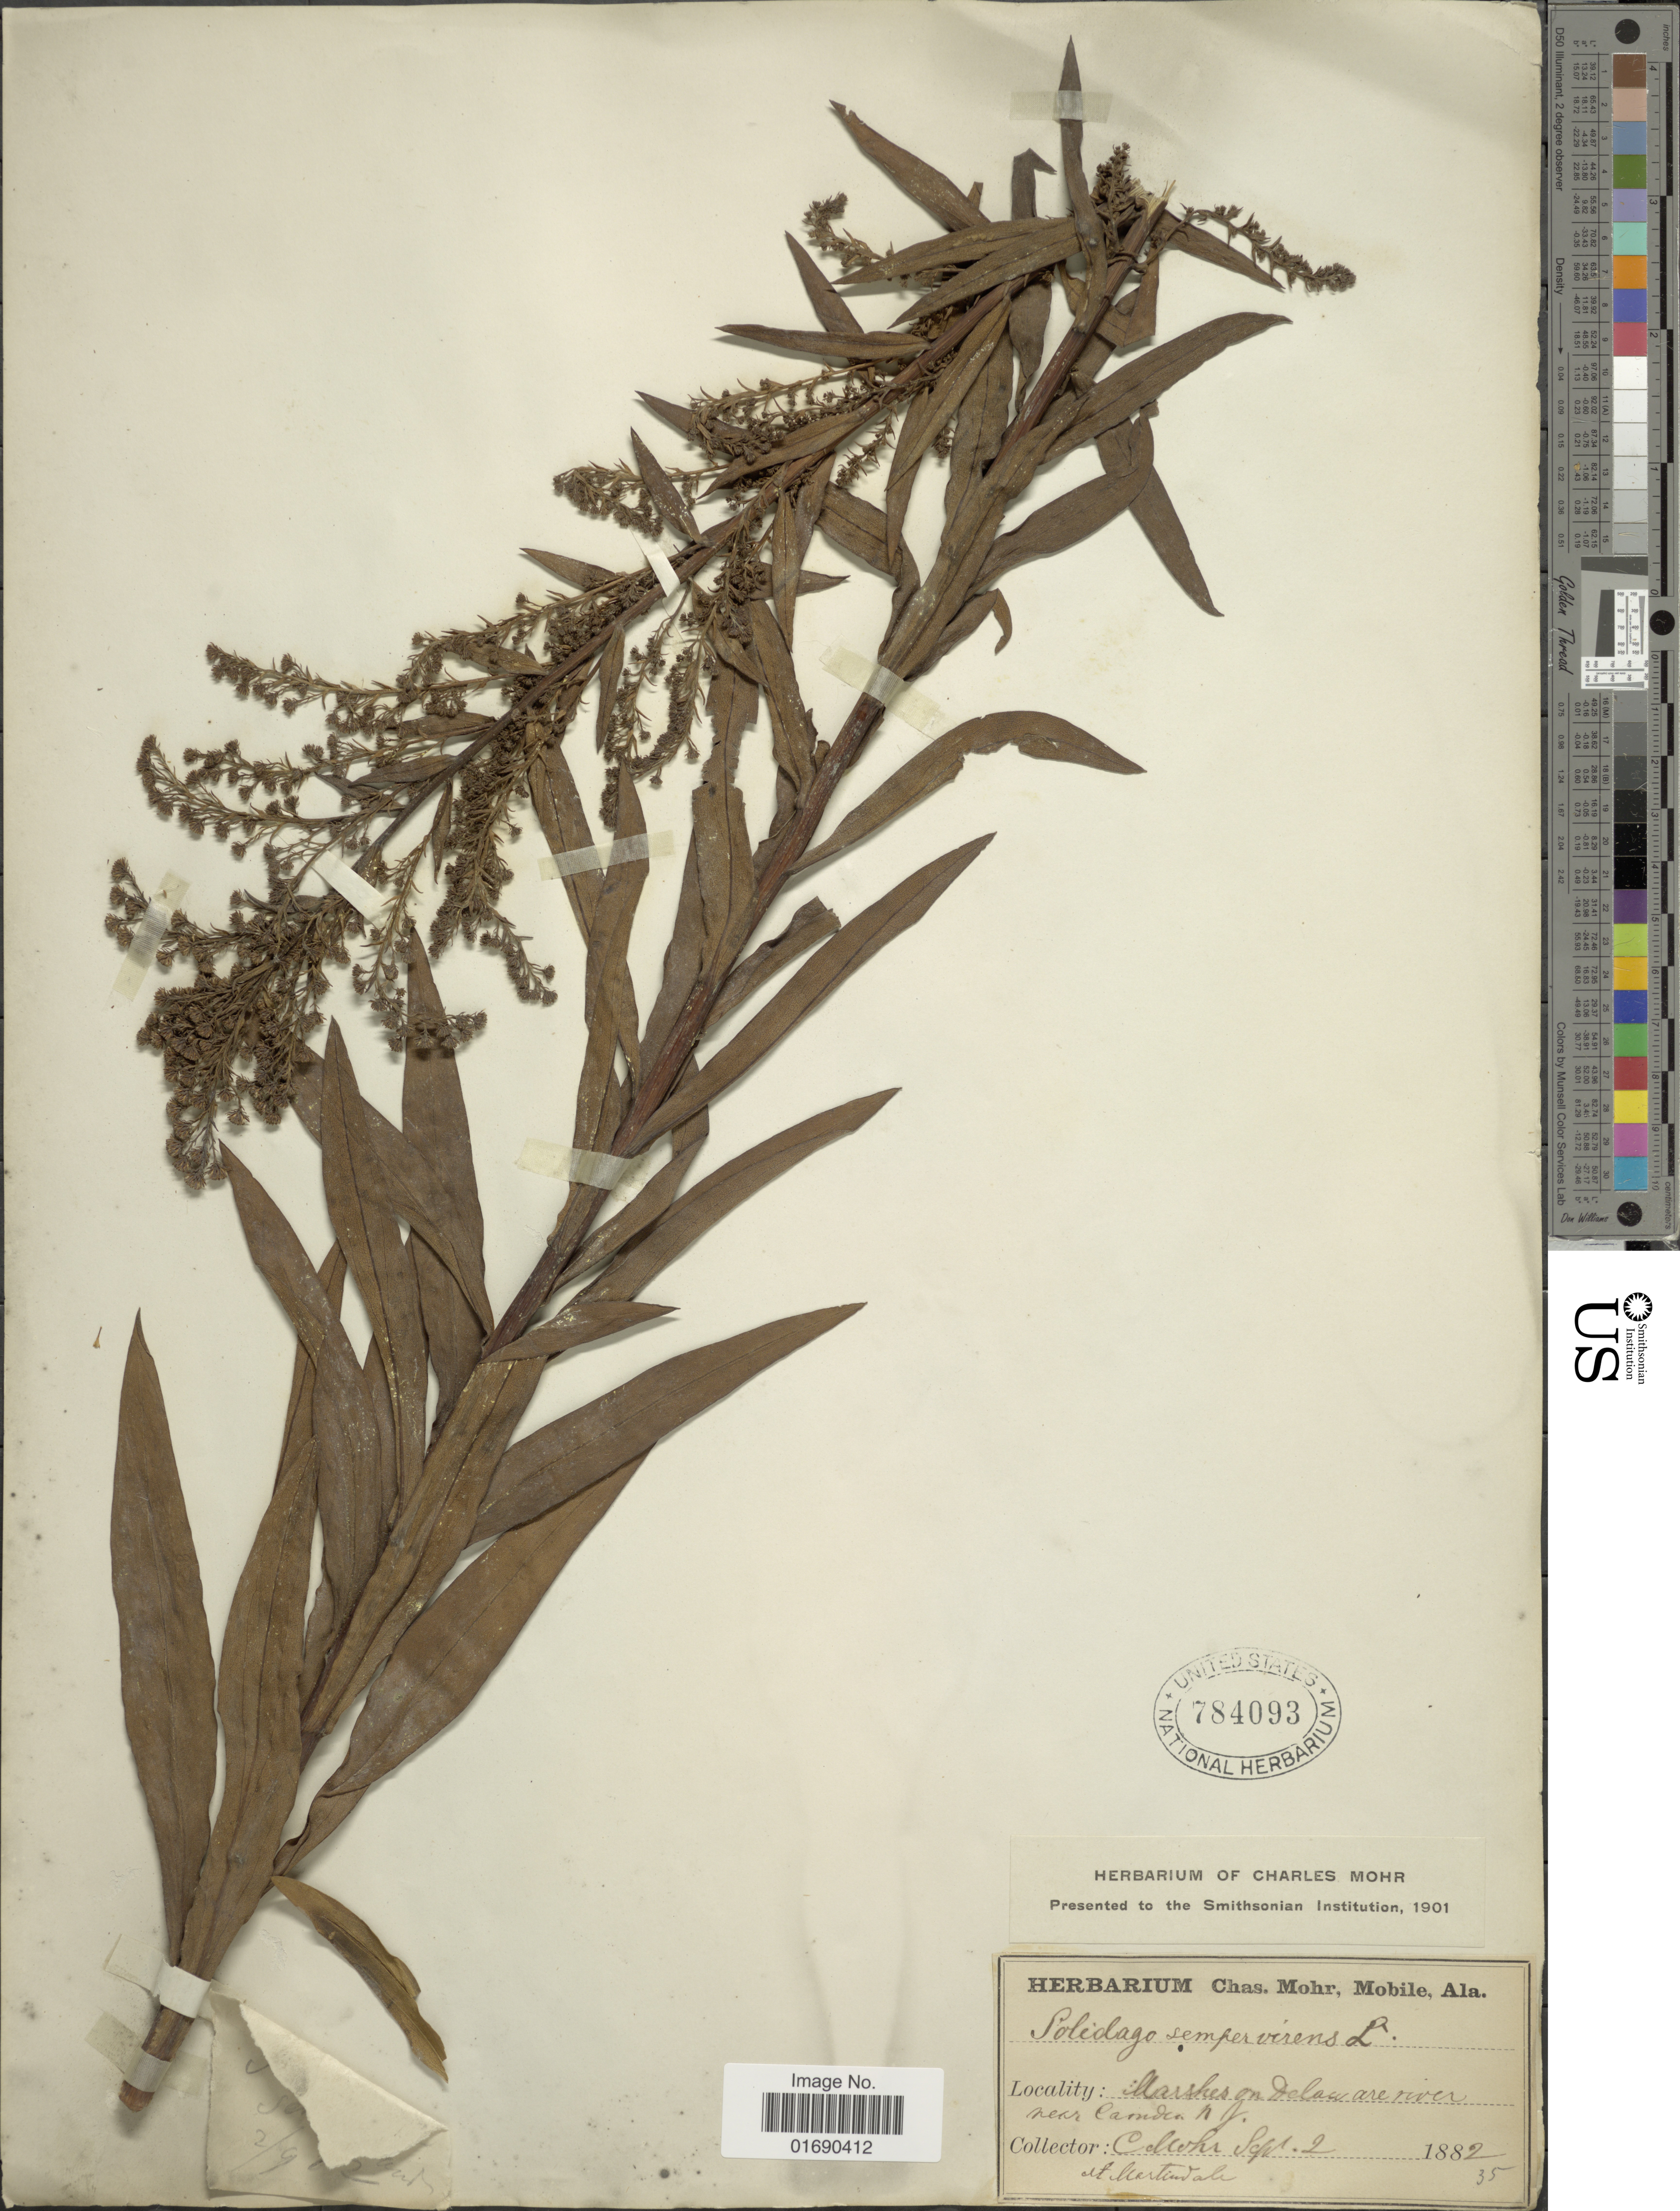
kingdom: Plantae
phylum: Tracheophyta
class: Magnoliopsida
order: Asterales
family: Asteraceae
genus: Solidago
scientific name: Solidago sempervirens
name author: L.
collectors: C. T. Mohr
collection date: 1882-09-02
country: United States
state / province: New Jersey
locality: Marshes on Delaware river near Camden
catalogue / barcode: US 784093